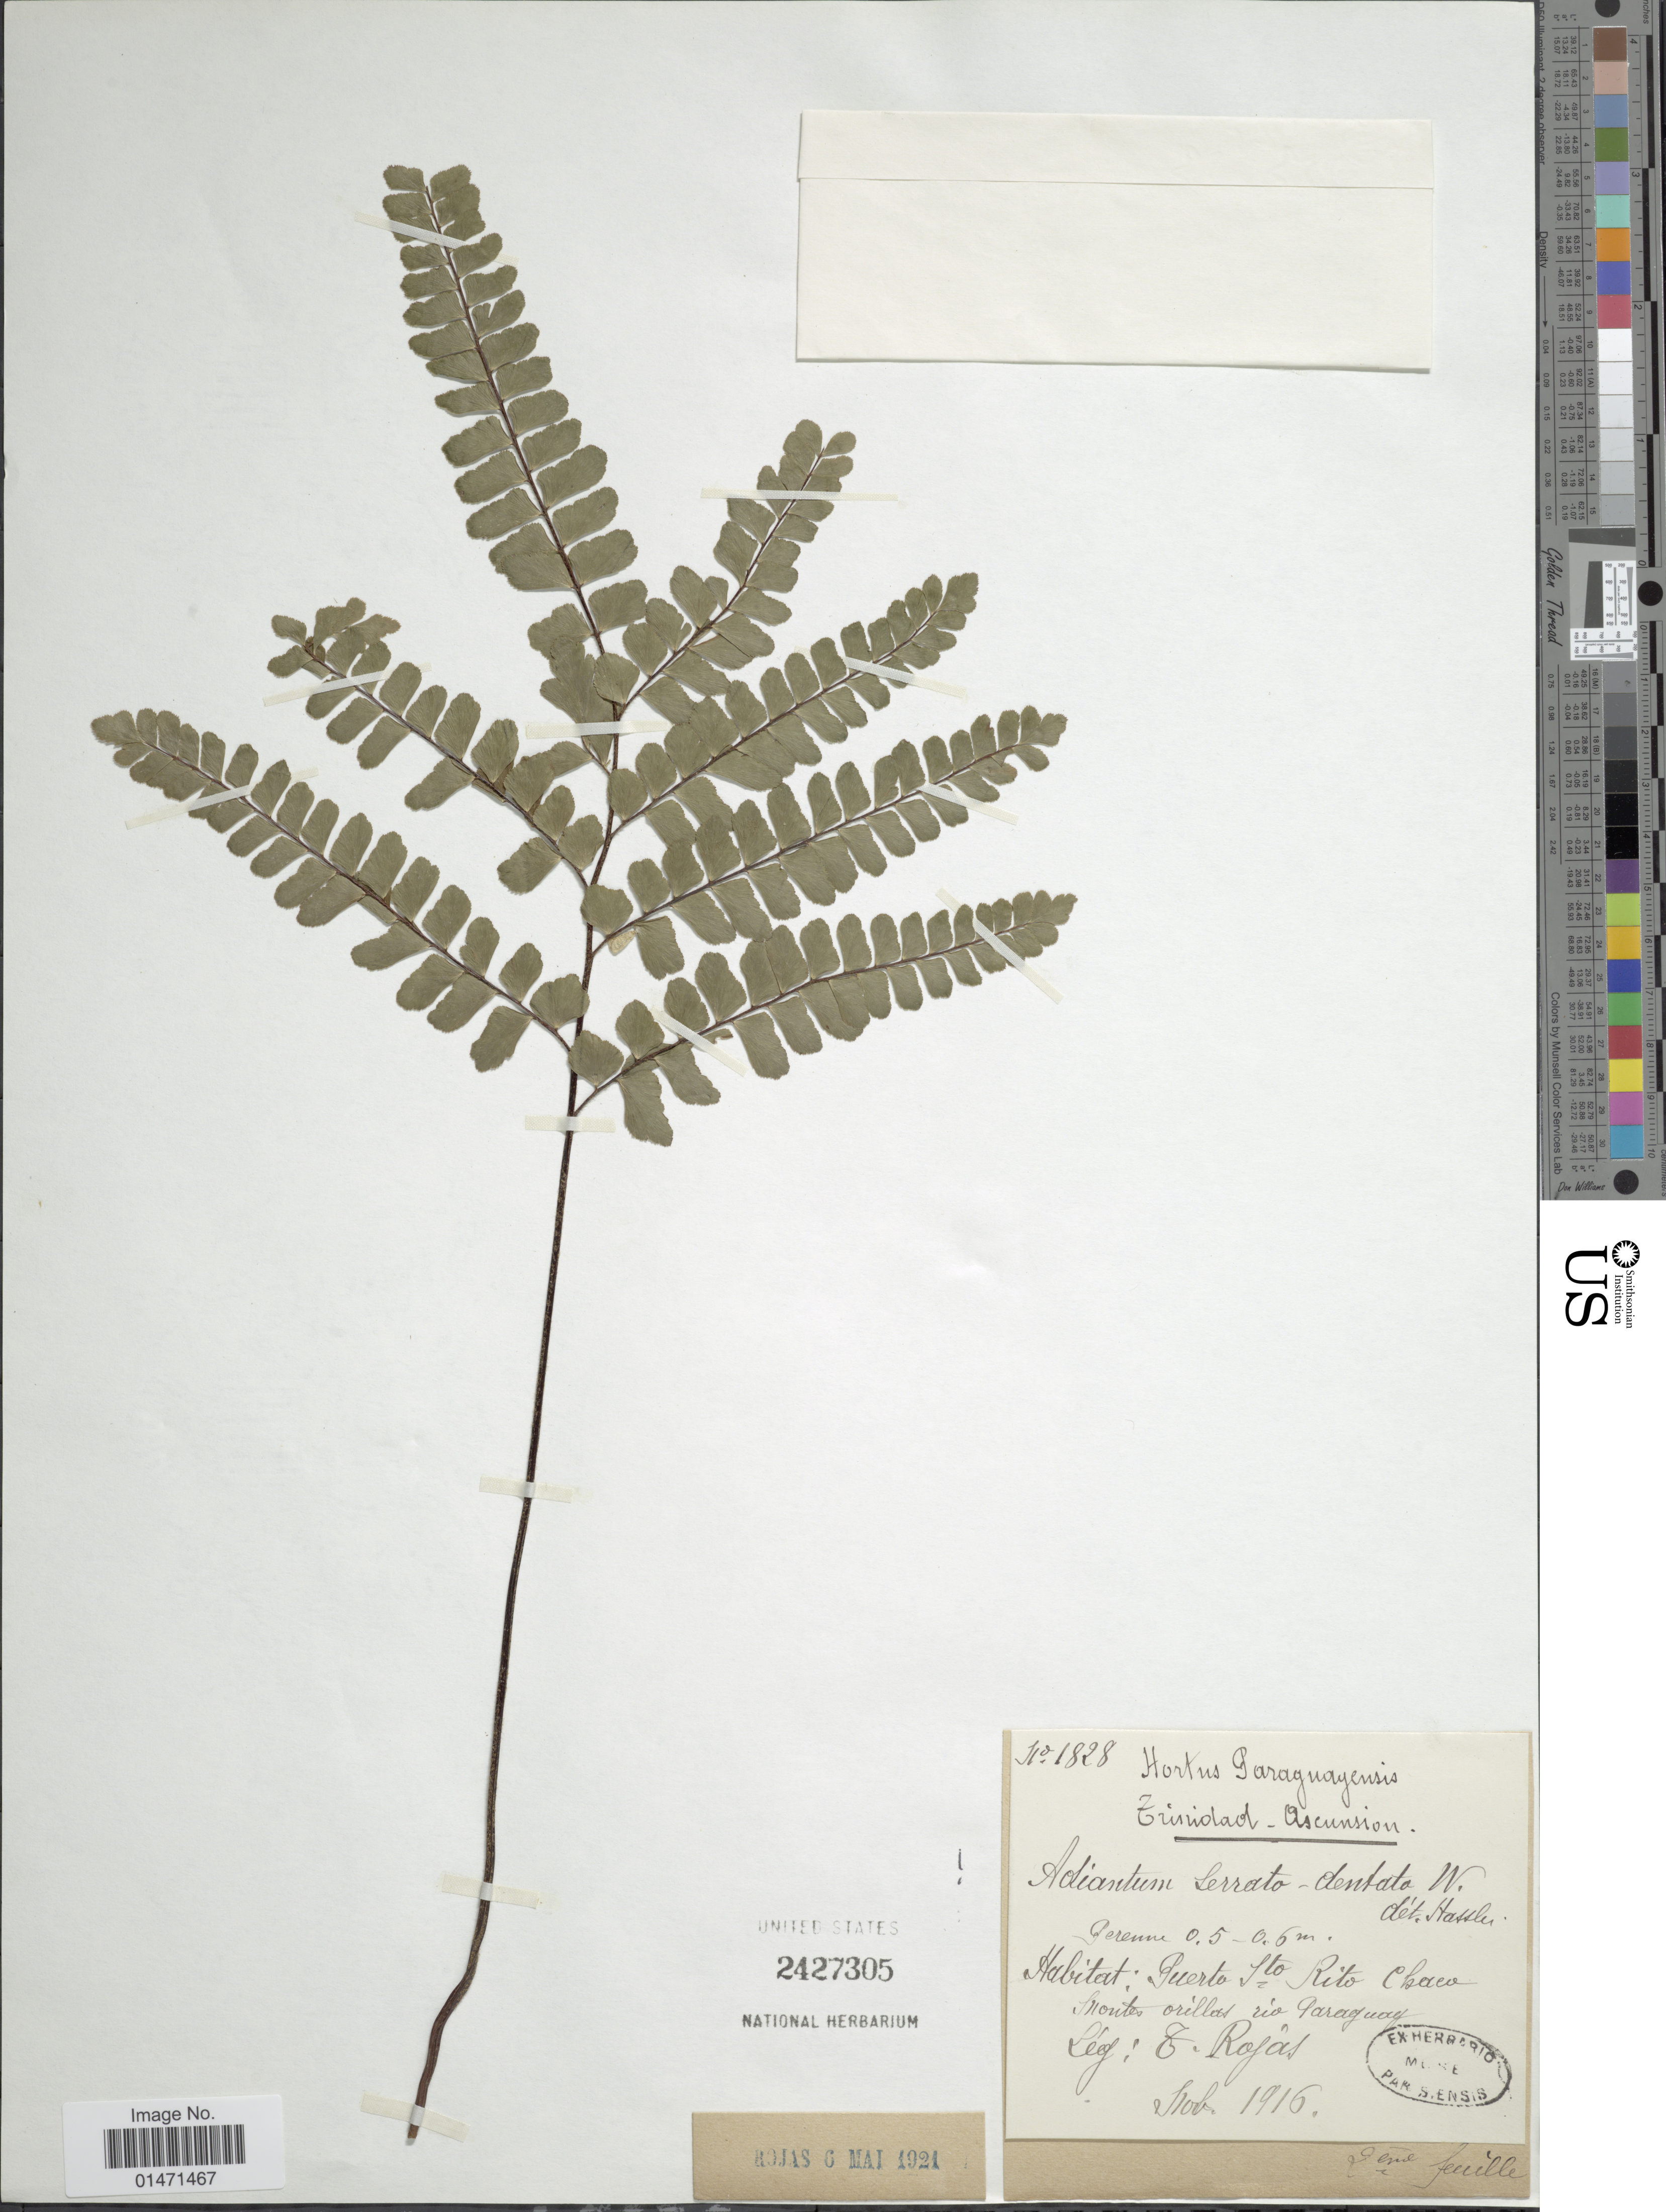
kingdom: Plantae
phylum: Tracheophyta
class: Polypodiopsida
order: Polypodiales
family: Pteridaceae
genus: Adiantum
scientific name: Adiantum serratodentatum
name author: Humb. & Bonpl. ex Willd.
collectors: E. Rojas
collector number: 1828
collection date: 1916-11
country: Paraguay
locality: Hortus Paraguayensis. Trinidad-Asunsion. Puerto Sto. Rito Chaco Montes orillas rio Paraguay.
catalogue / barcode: US 2427305